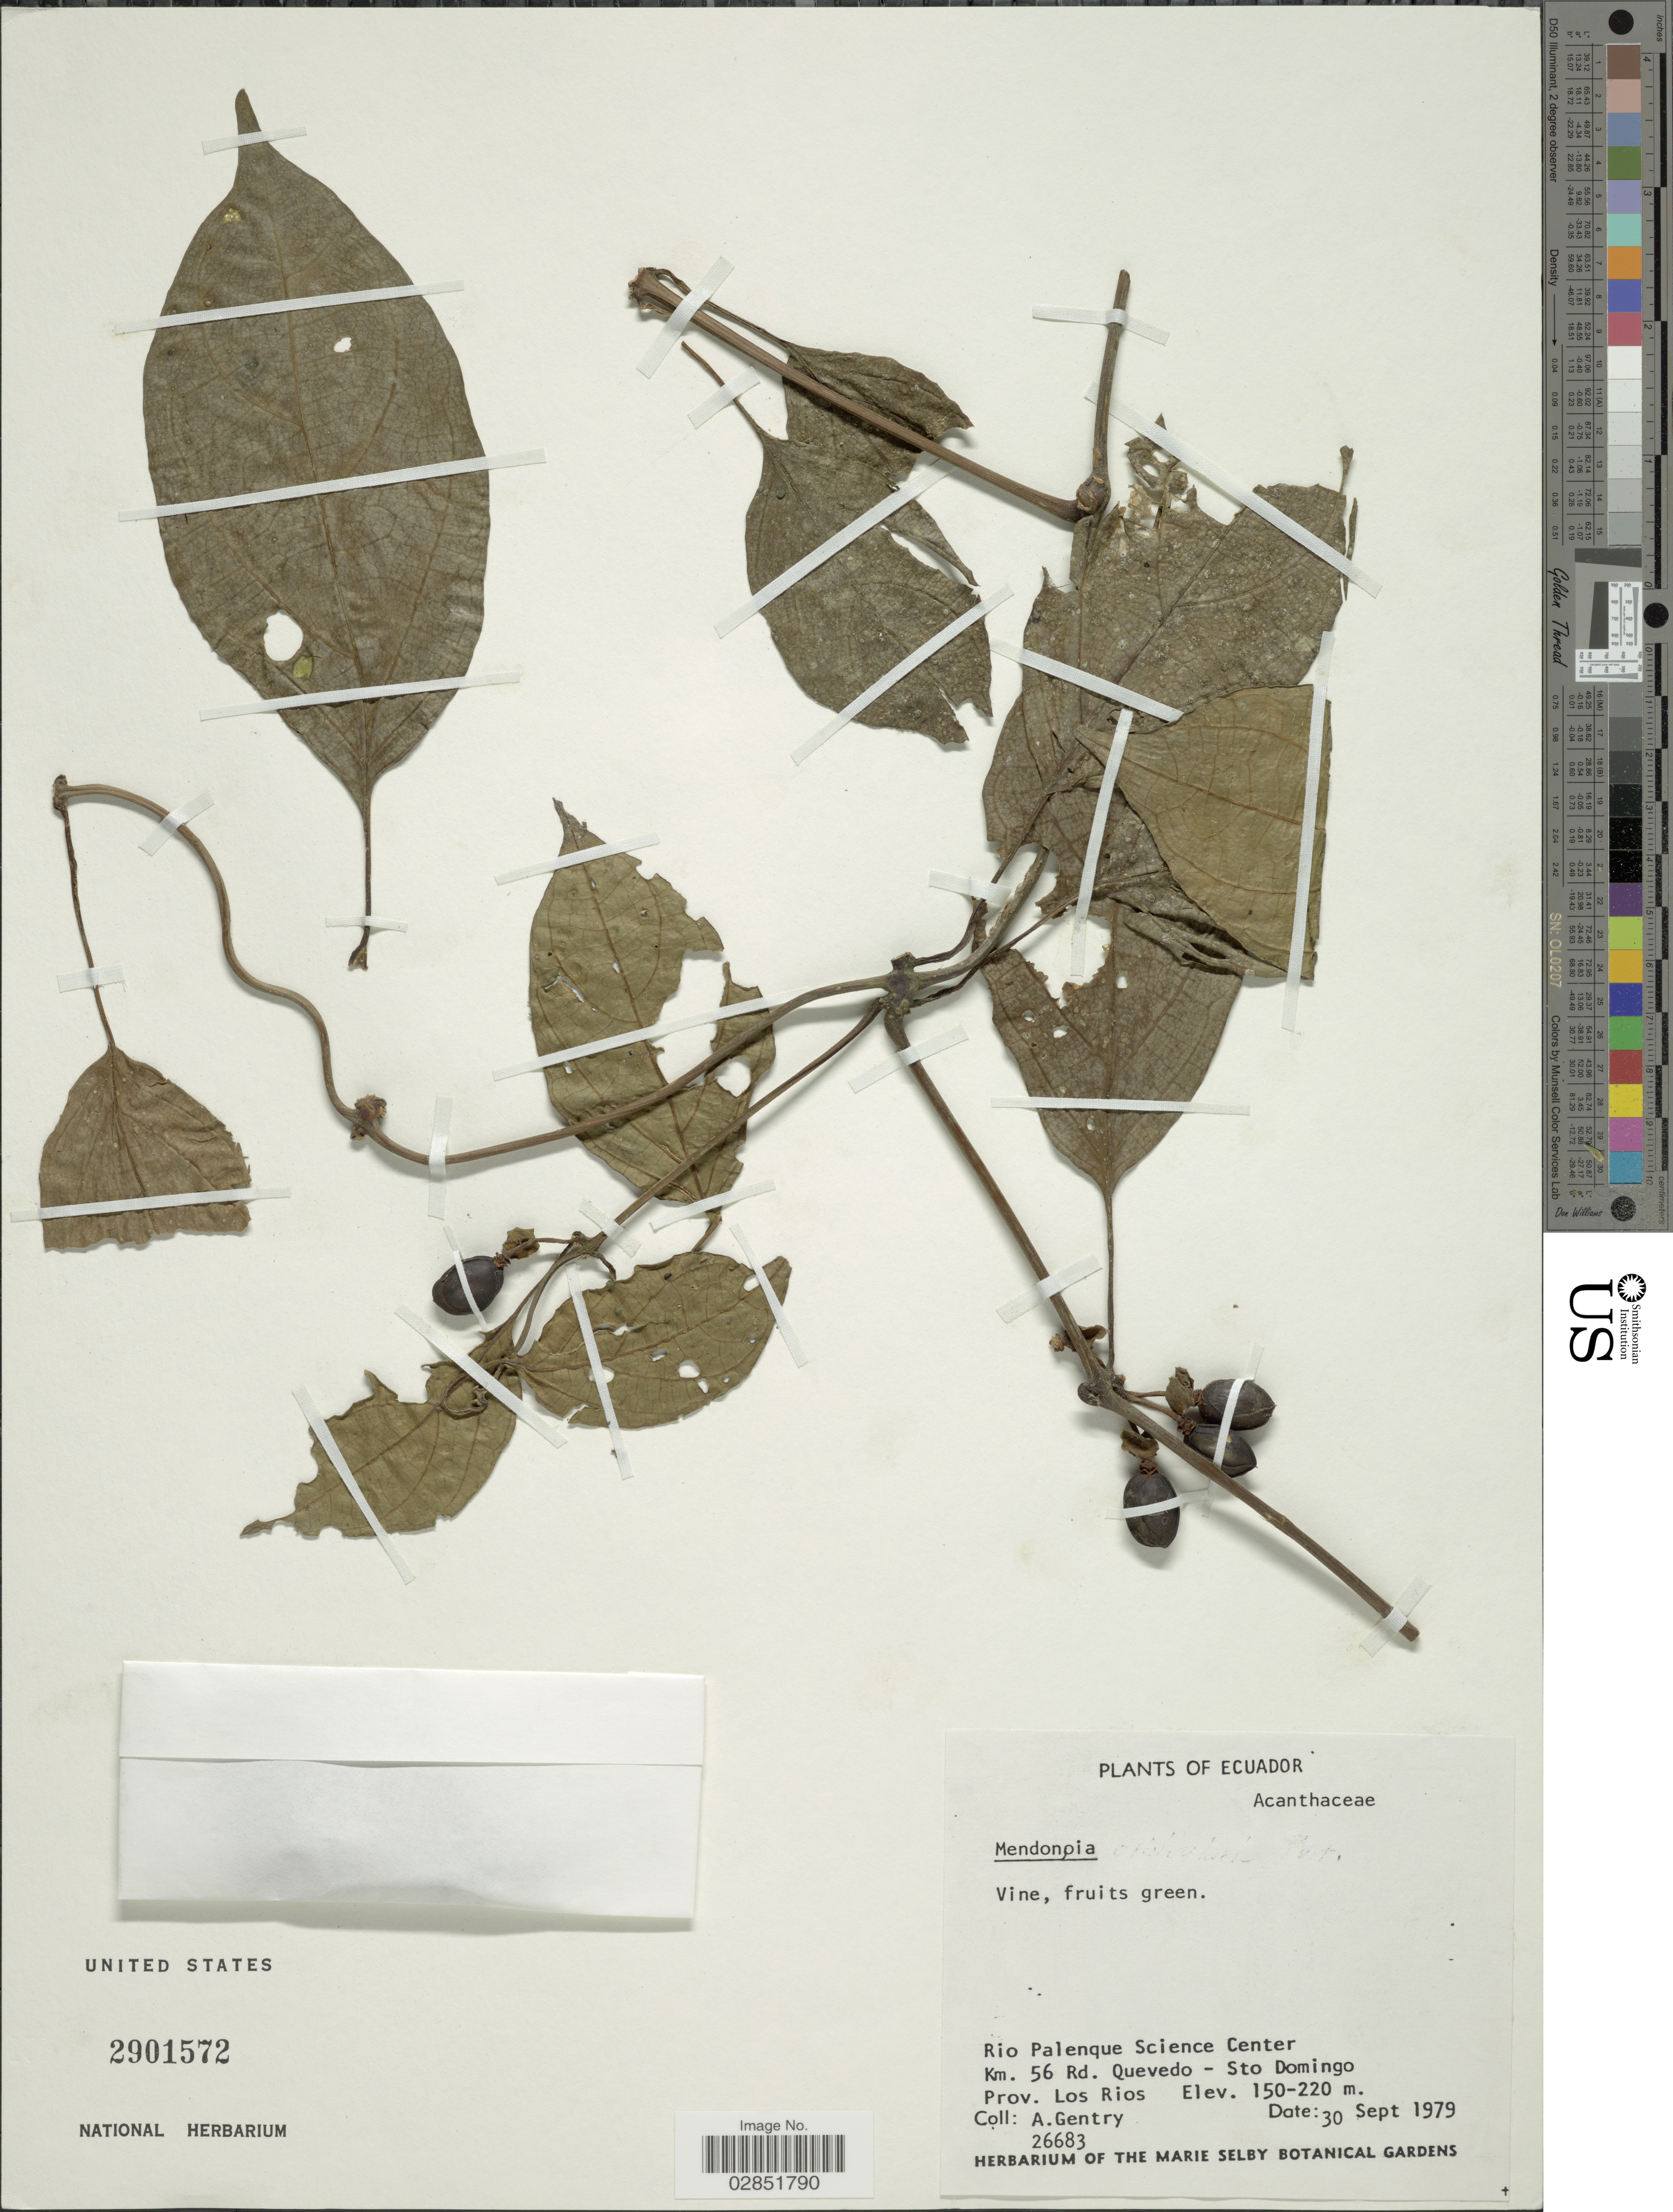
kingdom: Plantae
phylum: Tracheophyta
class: Magnoliopsida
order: Lamiales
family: Acanthaceae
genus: Mendoncia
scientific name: Mendoncia sp.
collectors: A. H. Gentry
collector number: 26683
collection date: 1979-09-30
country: Ecuador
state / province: Los Ríos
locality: Rio Palenque Science Center Km. 56 Rd. Quevedo - Sto Domingo. Prov. Los Rios.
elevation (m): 150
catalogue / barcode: US 2901572